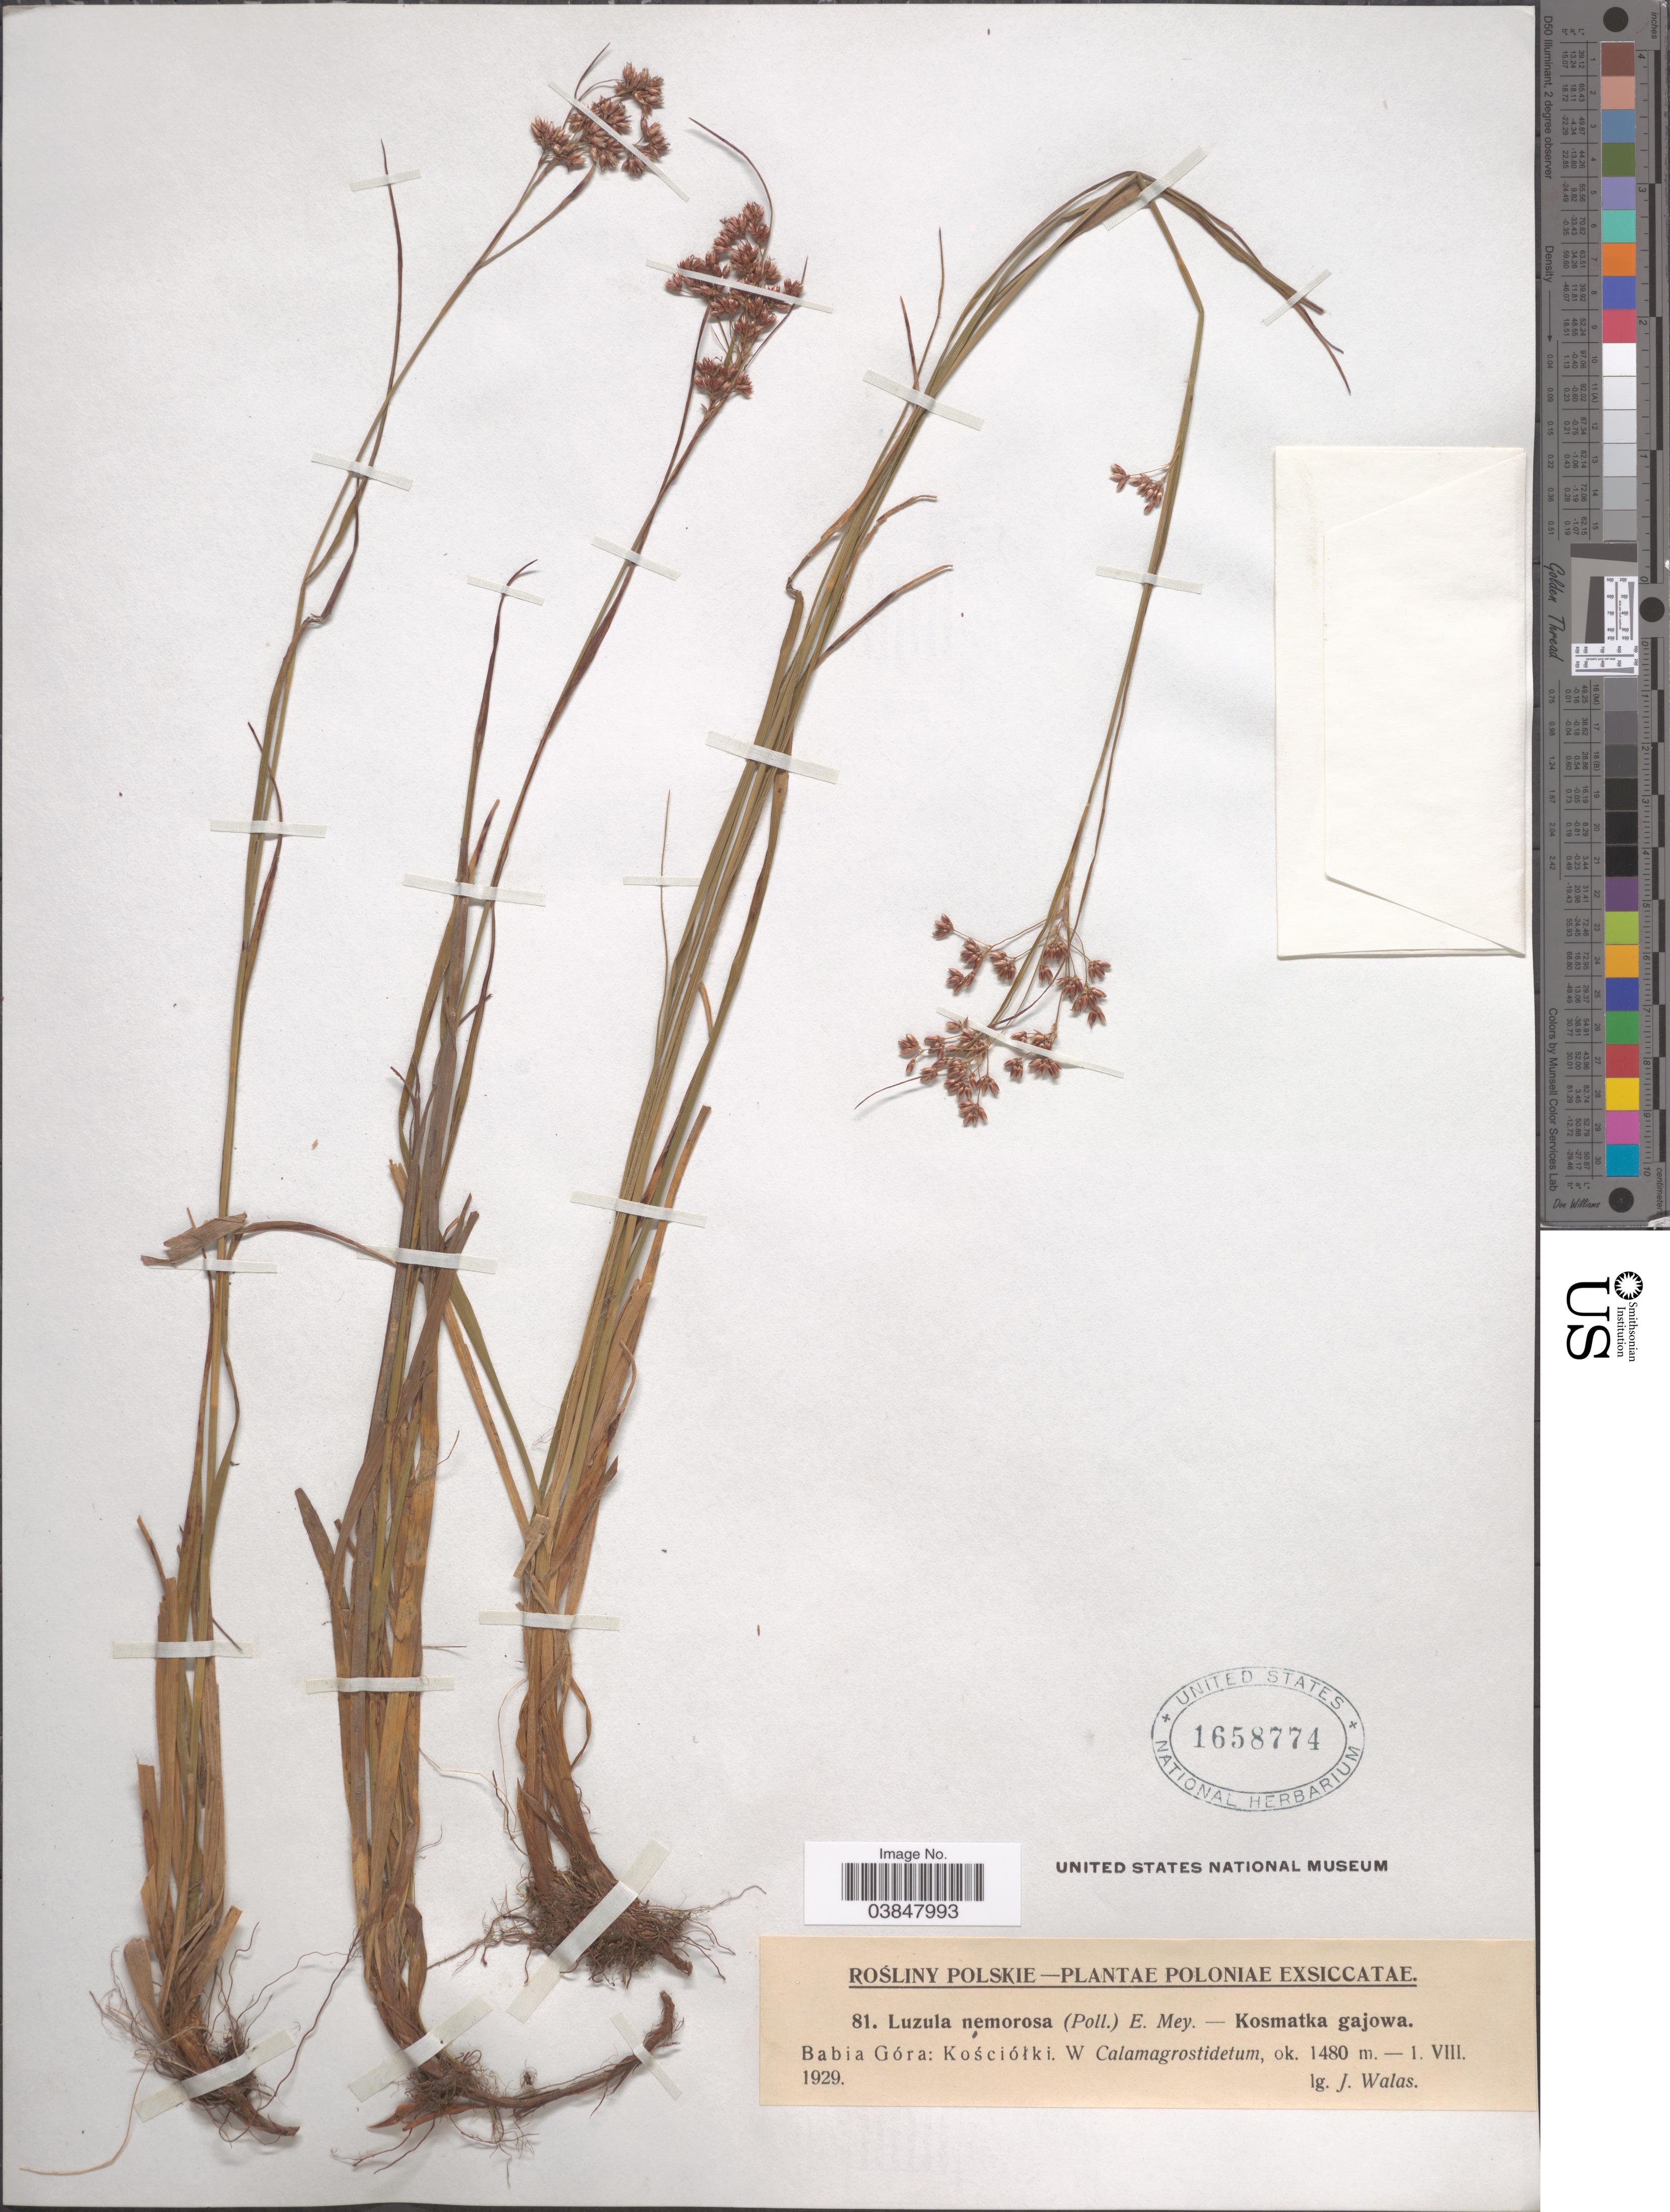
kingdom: Plantae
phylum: Tracheophyta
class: Liliopsida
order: Poales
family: Juncaceae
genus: Luzula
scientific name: Luzula luzuloides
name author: (Lam.) Dandy & Wilmott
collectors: J. Walas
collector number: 81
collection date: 1929-08-01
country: Poland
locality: Babia Góra: Kosciólki.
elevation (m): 1480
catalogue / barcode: US 1658774